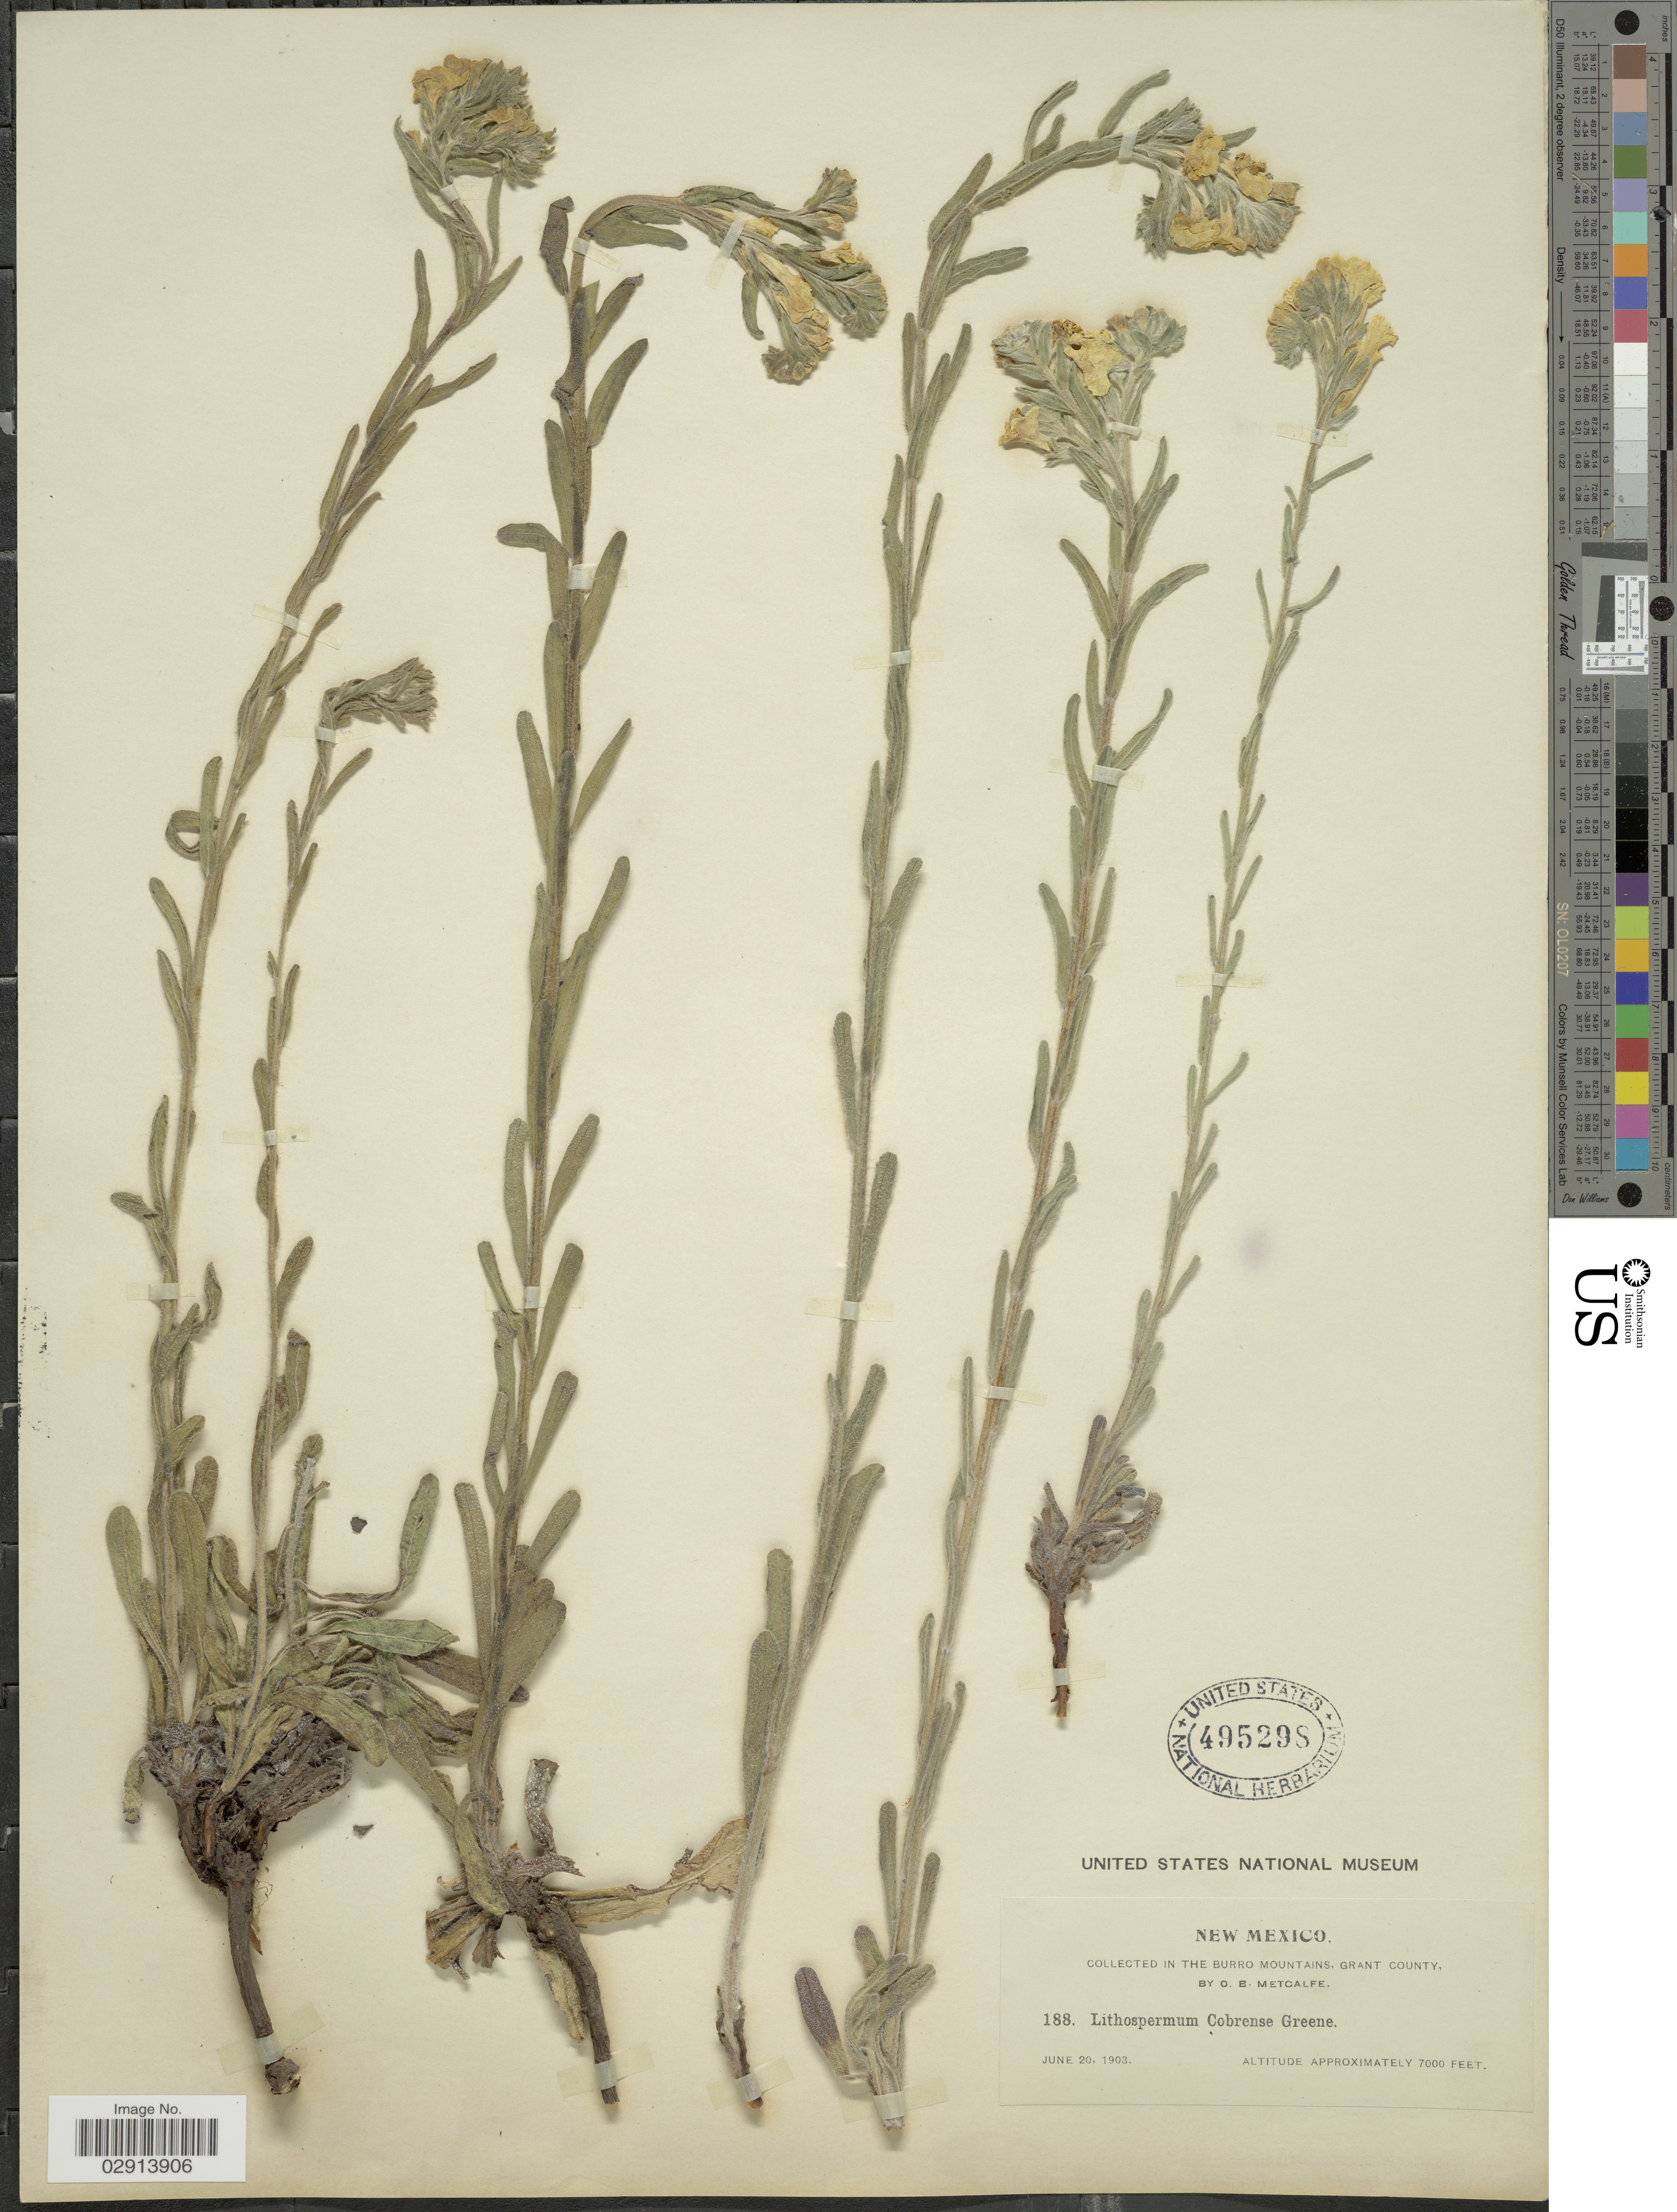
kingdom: Plantae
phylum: Tracheophyta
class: Magnoliopsida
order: Boraginales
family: Boraginaceae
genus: Lithospermum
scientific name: Lithospermum cobrense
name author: Greene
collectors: O. B. Metcalfe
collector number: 188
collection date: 1903-06-20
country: United States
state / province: New Mexico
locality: Burro Mountains, Grant County.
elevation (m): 2134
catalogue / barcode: US 495298